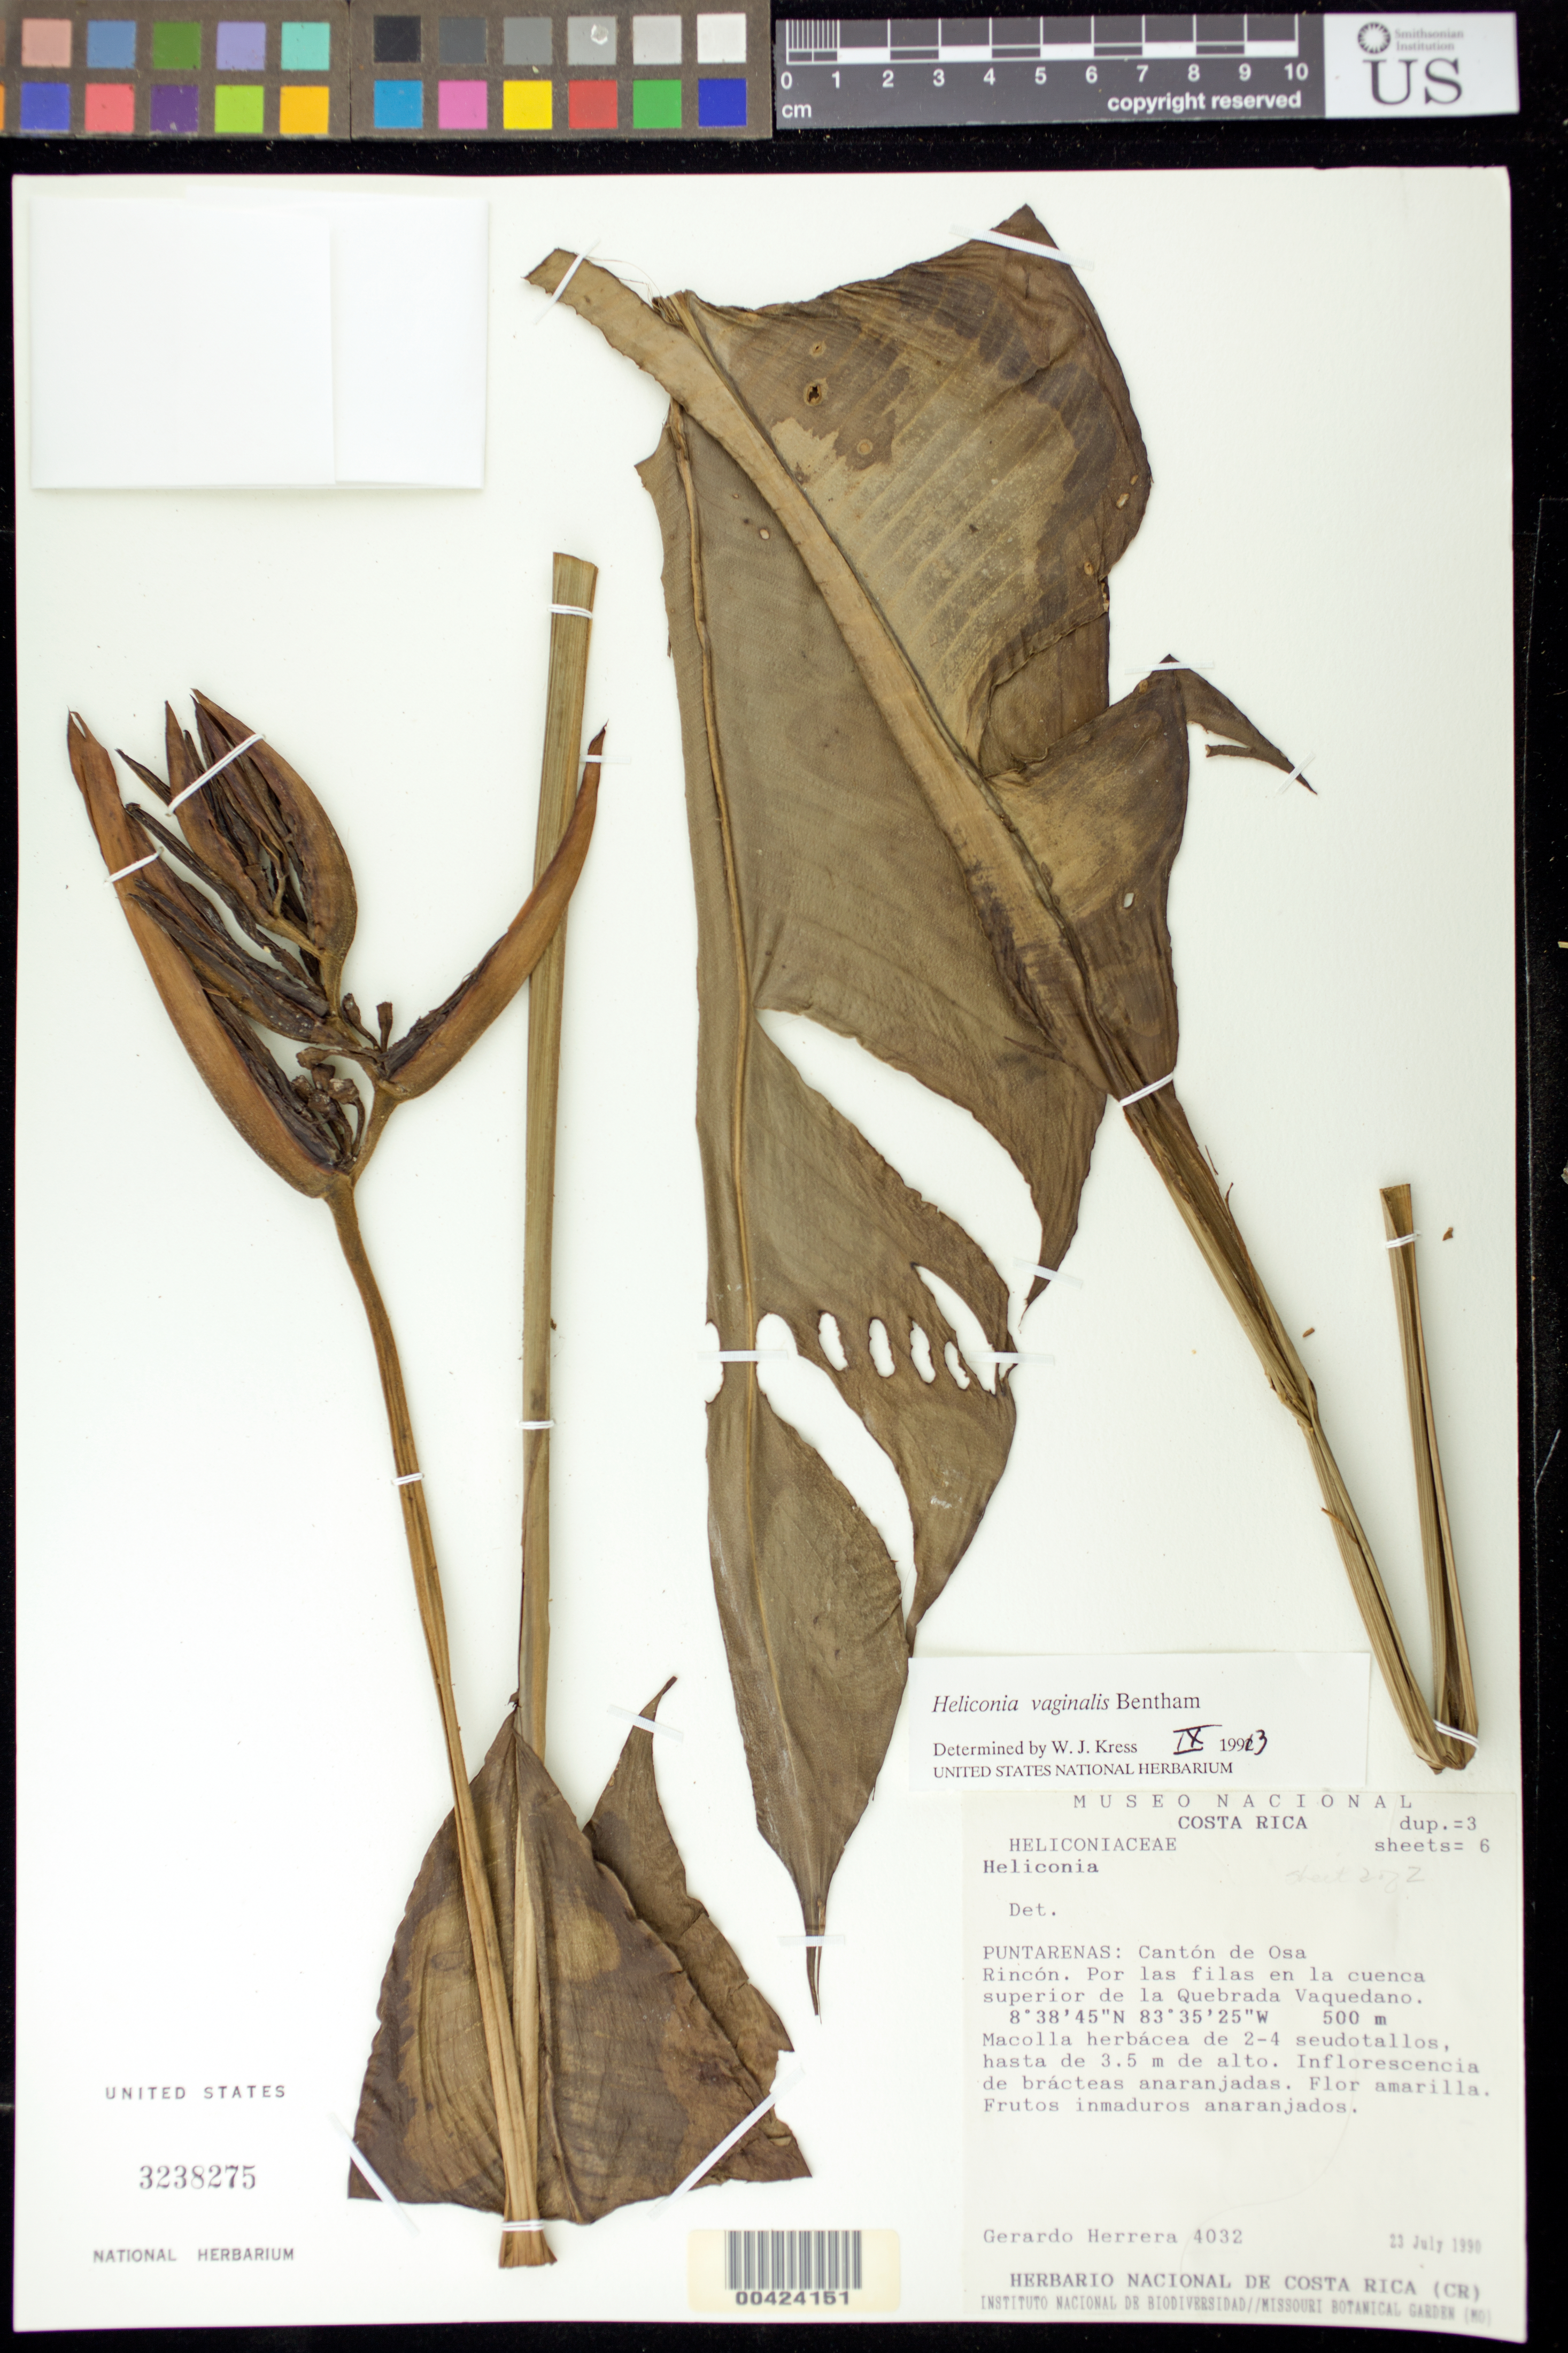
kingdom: Plantae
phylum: Tracheophyta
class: Liliopsida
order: Zingiberales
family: Heliconiaceae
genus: Heliconia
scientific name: Heliconia vaginalis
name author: Benth.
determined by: Kress, W. J., (US), Smithsonian Institution - National Museum of Natural History (UNITED STATES)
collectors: G. Herrera Ch.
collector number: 4032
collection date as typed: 23 Jul 1990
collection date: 1990-07-23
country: Costa Rica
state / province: Puntarenas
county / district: Osa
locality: Canton de osa; rincon; quebrada vaquedano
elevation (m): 500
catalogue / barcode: US 3238275